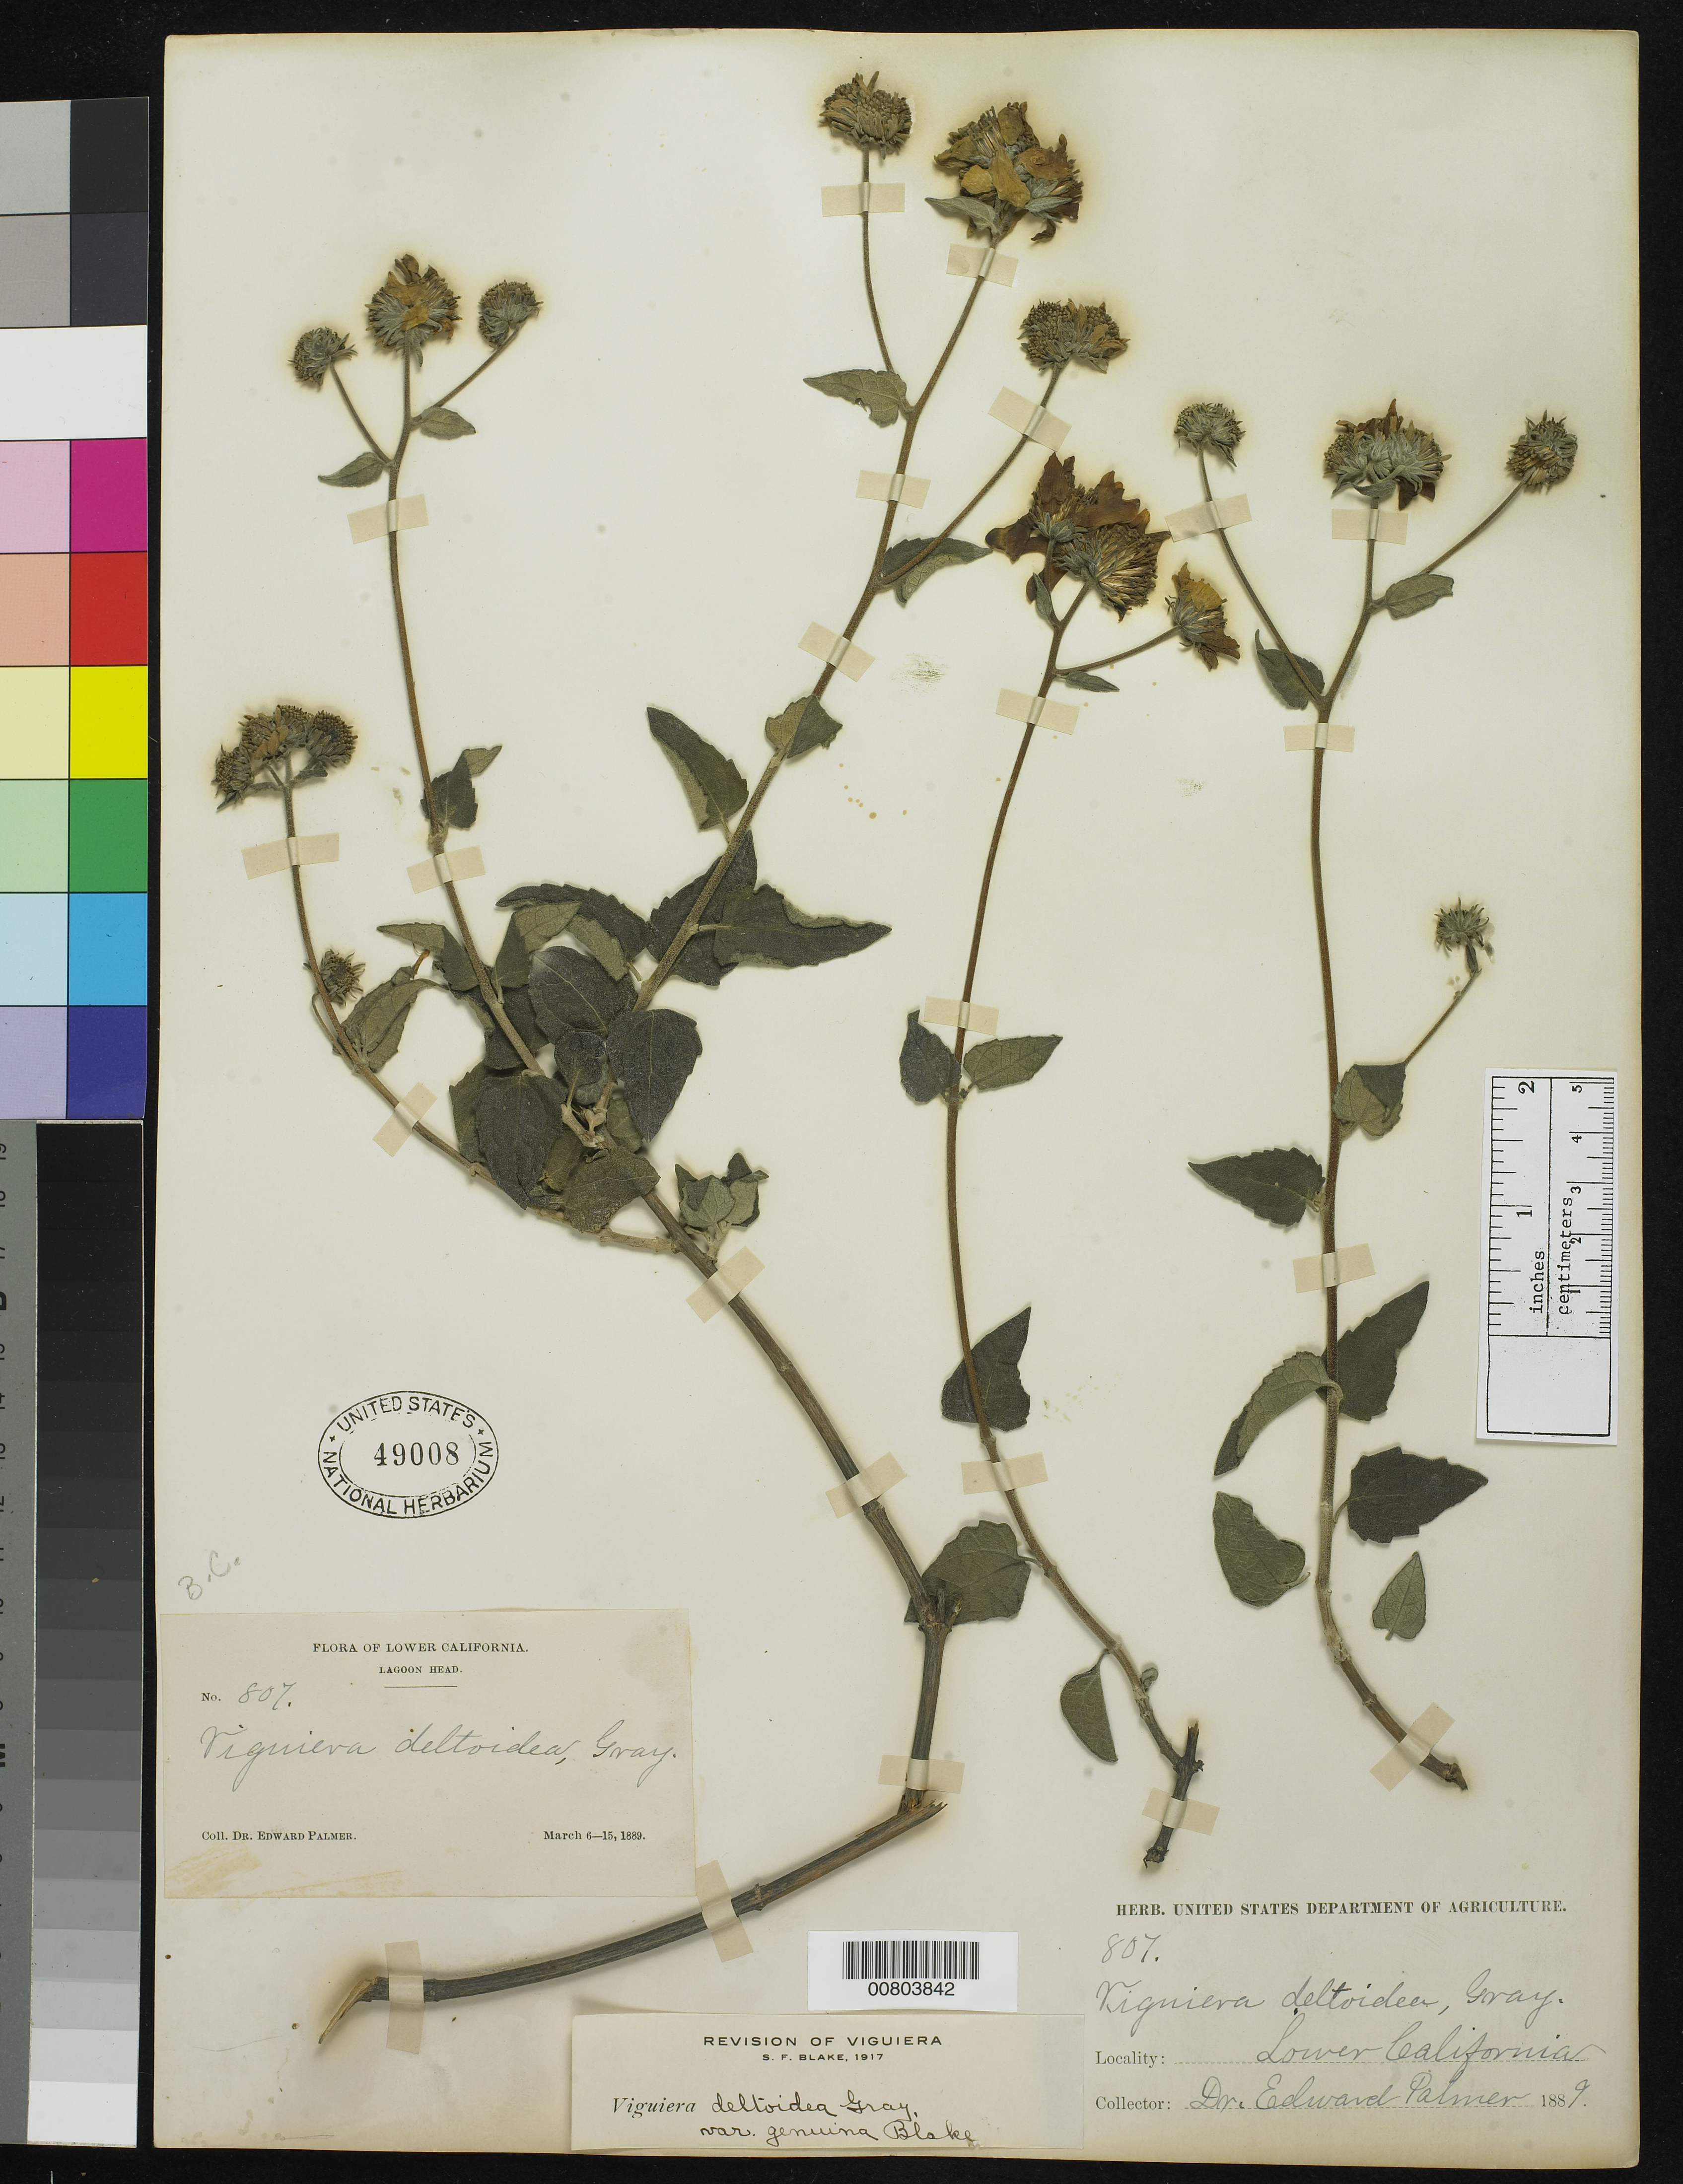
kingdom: Plantae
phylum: Tracheophyta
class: Magnoliopsida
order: Asterales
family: Asteraceae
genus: Viguiera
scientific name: Viguiera deltoidea var. genuina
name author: S.F. Blake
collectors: E. Palmer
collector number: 807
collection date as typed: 06 Mar 1889 to 15 Mar 1889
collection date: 1889-03-06/1889-03-15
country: Mexico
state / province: Baja California Norte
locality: Lagoon Head, Baja California.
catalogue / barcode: US 49008